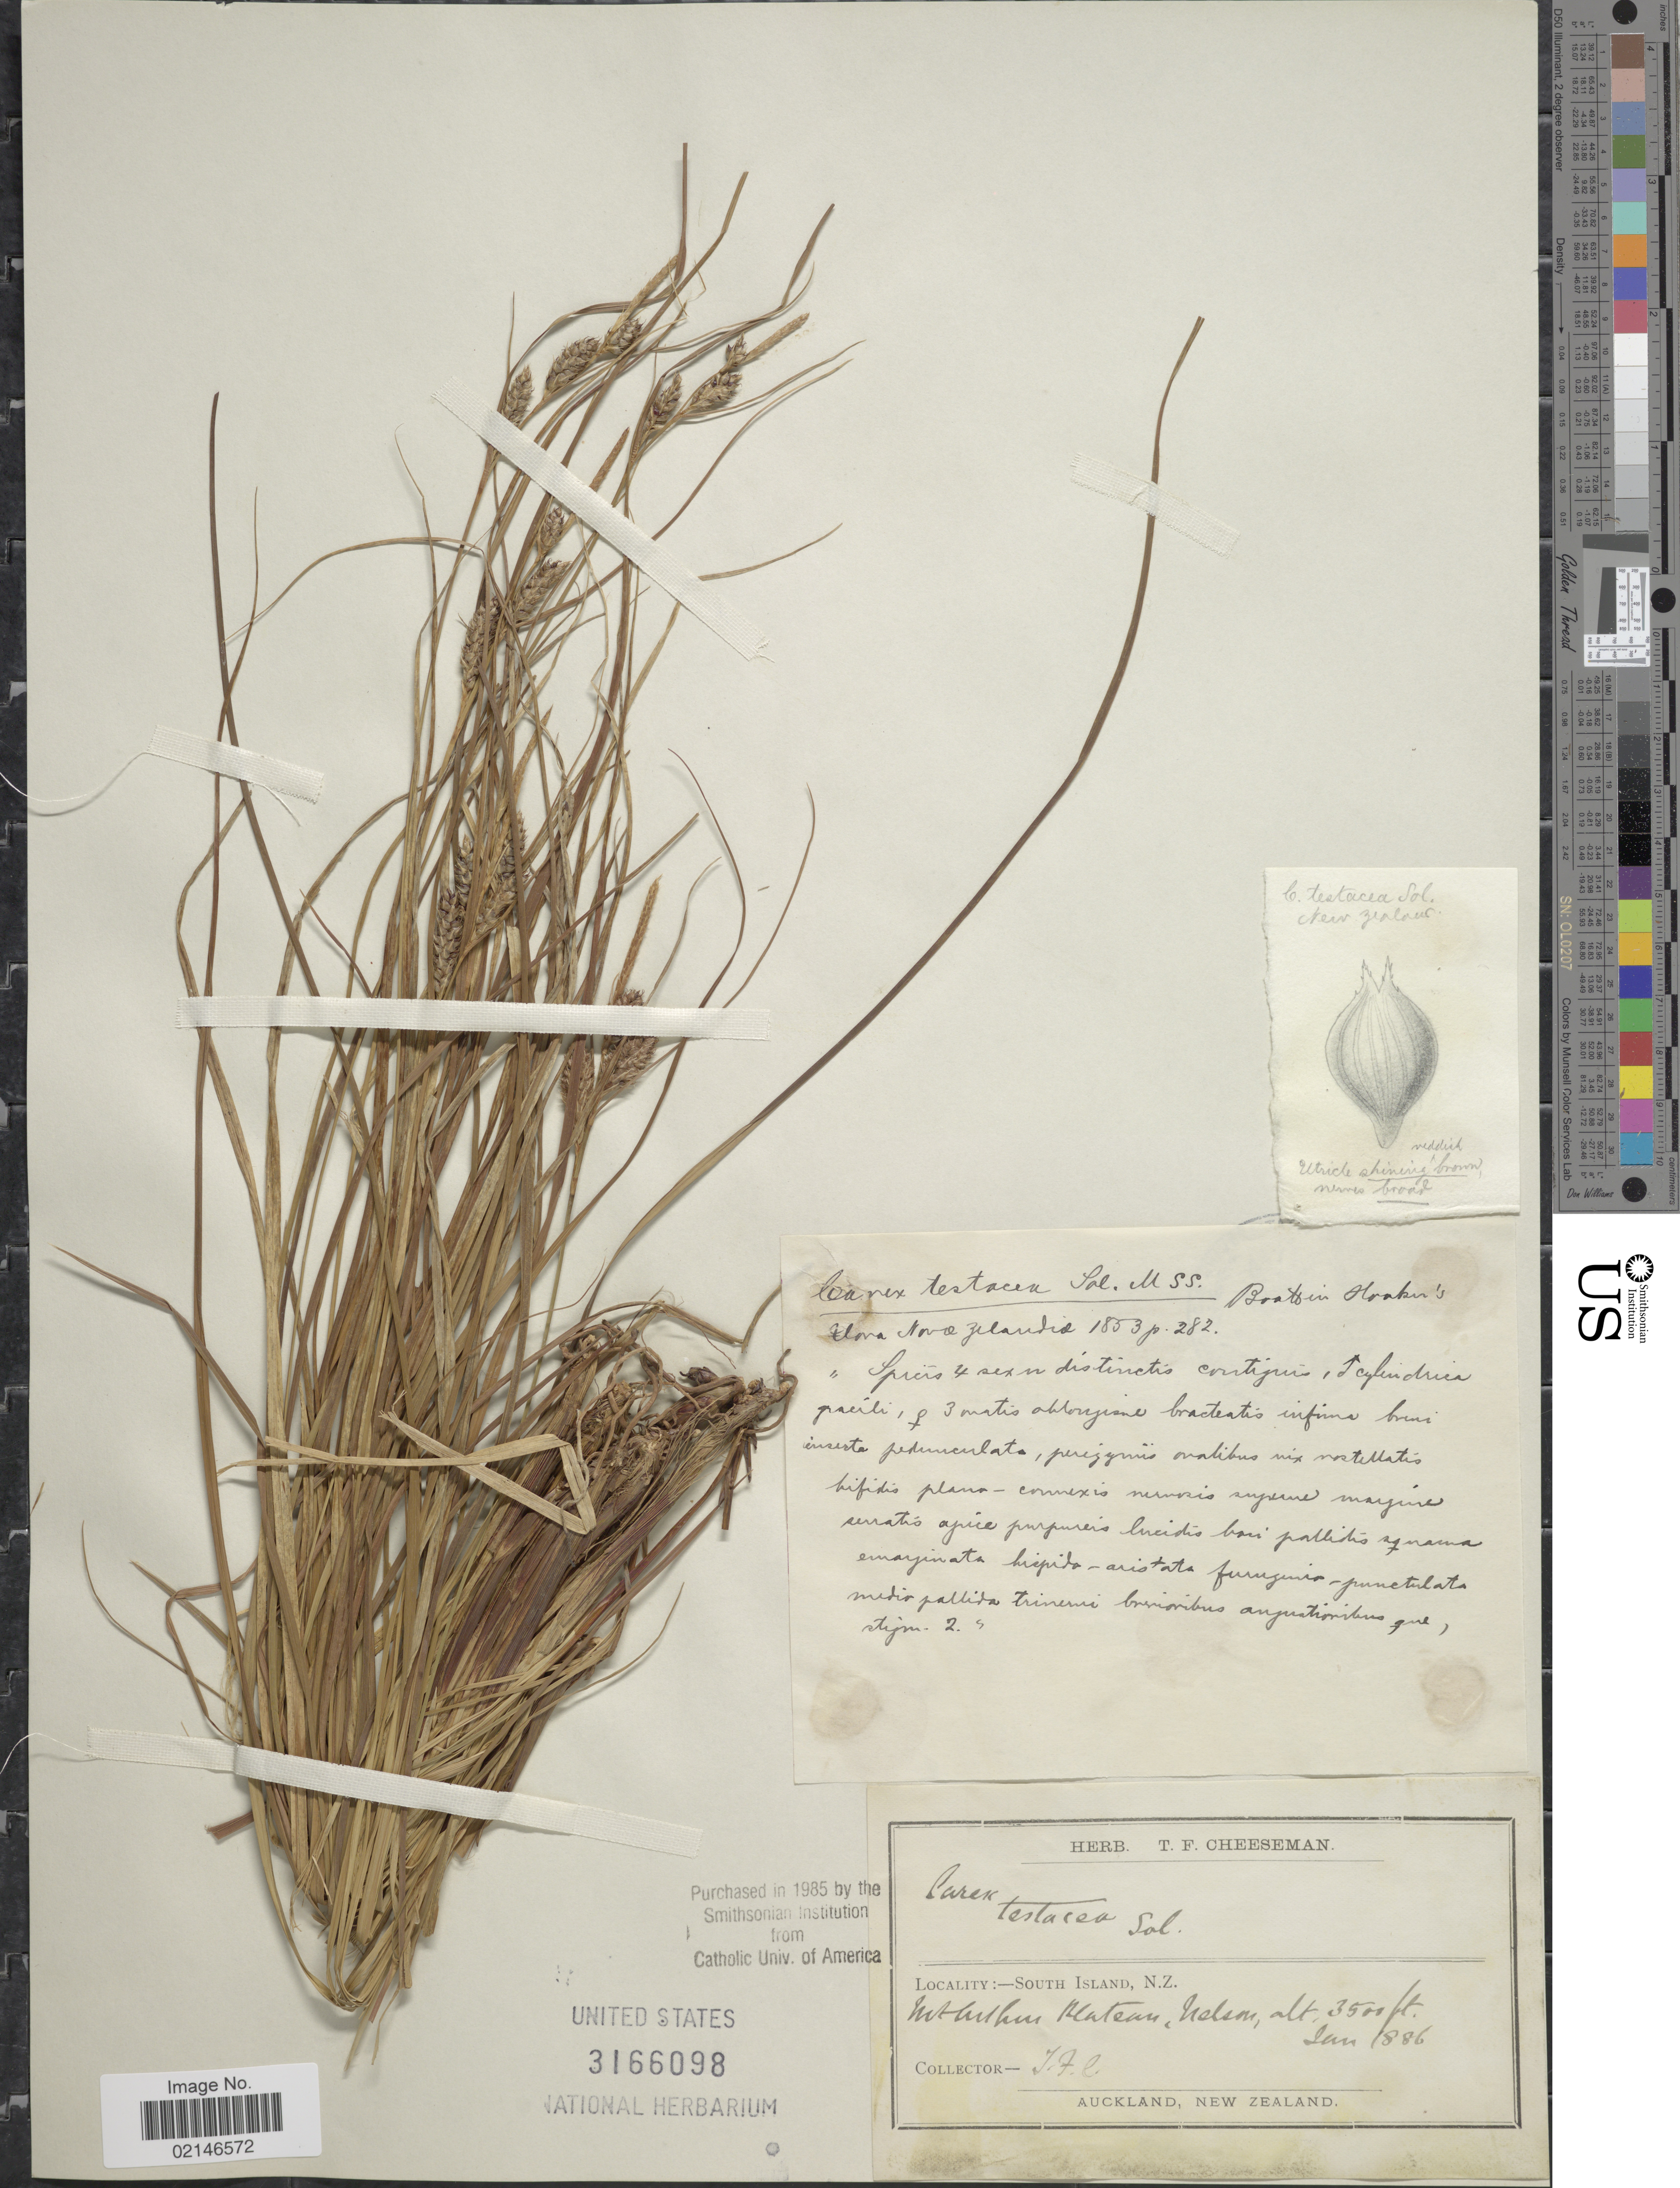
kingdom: Plantae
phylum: Tracheophyta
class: Liliopsida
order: Poales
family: Cyperaceae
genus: Carex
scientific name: Carex testacea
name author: Sol. ex Boott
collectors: T. F. Cheeseman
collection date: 1886-01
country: New Zealand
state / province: Nelson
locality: South Island, Mt. Arthur Plateau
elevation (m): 1067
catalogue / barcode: US 3166098